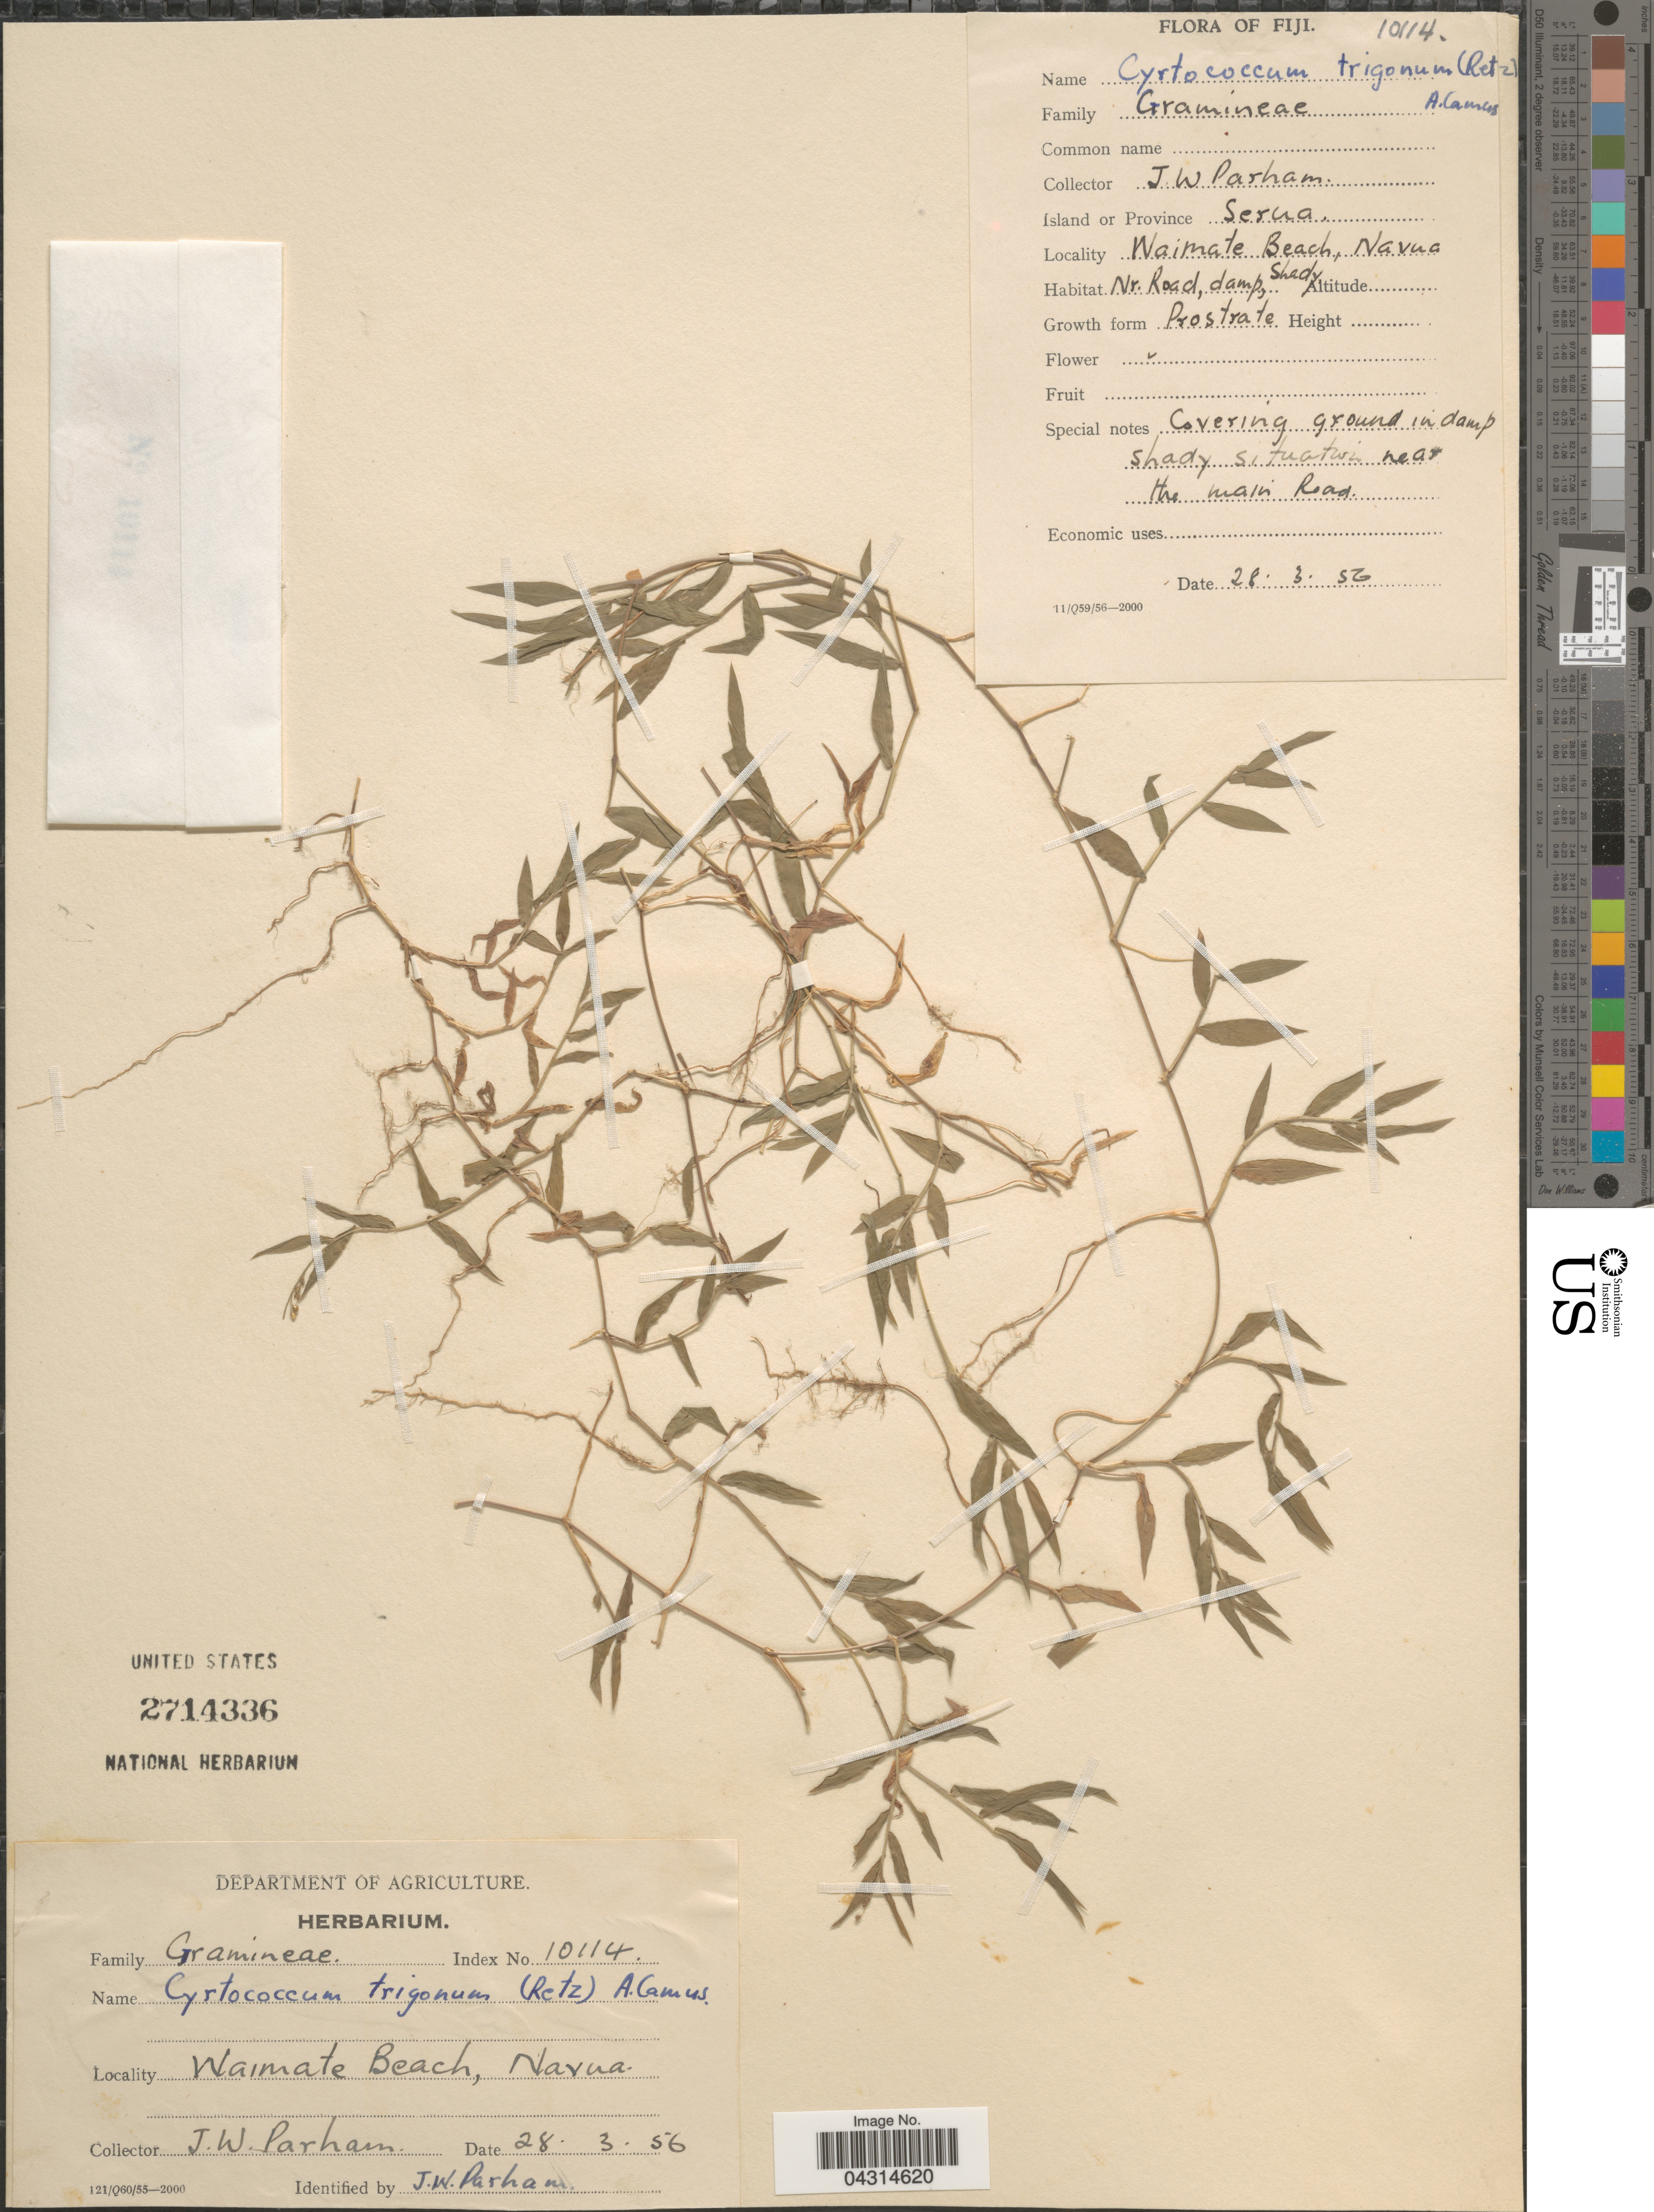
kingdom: Plantae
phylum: Tracheophyta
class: Liliopsida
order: Poales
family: Poaceae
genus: Cyrtococcum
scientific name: Cyrtococcum trigonum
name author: (Retz.) A. Camus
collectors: J. Parham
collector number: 10114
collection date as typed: Transcribed d/m/y: 28/3/56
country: Fiji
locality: Waimate Beach, Navua. Island or Province Serua. Nr. Road, damp, shady.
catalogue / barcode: US 2714336